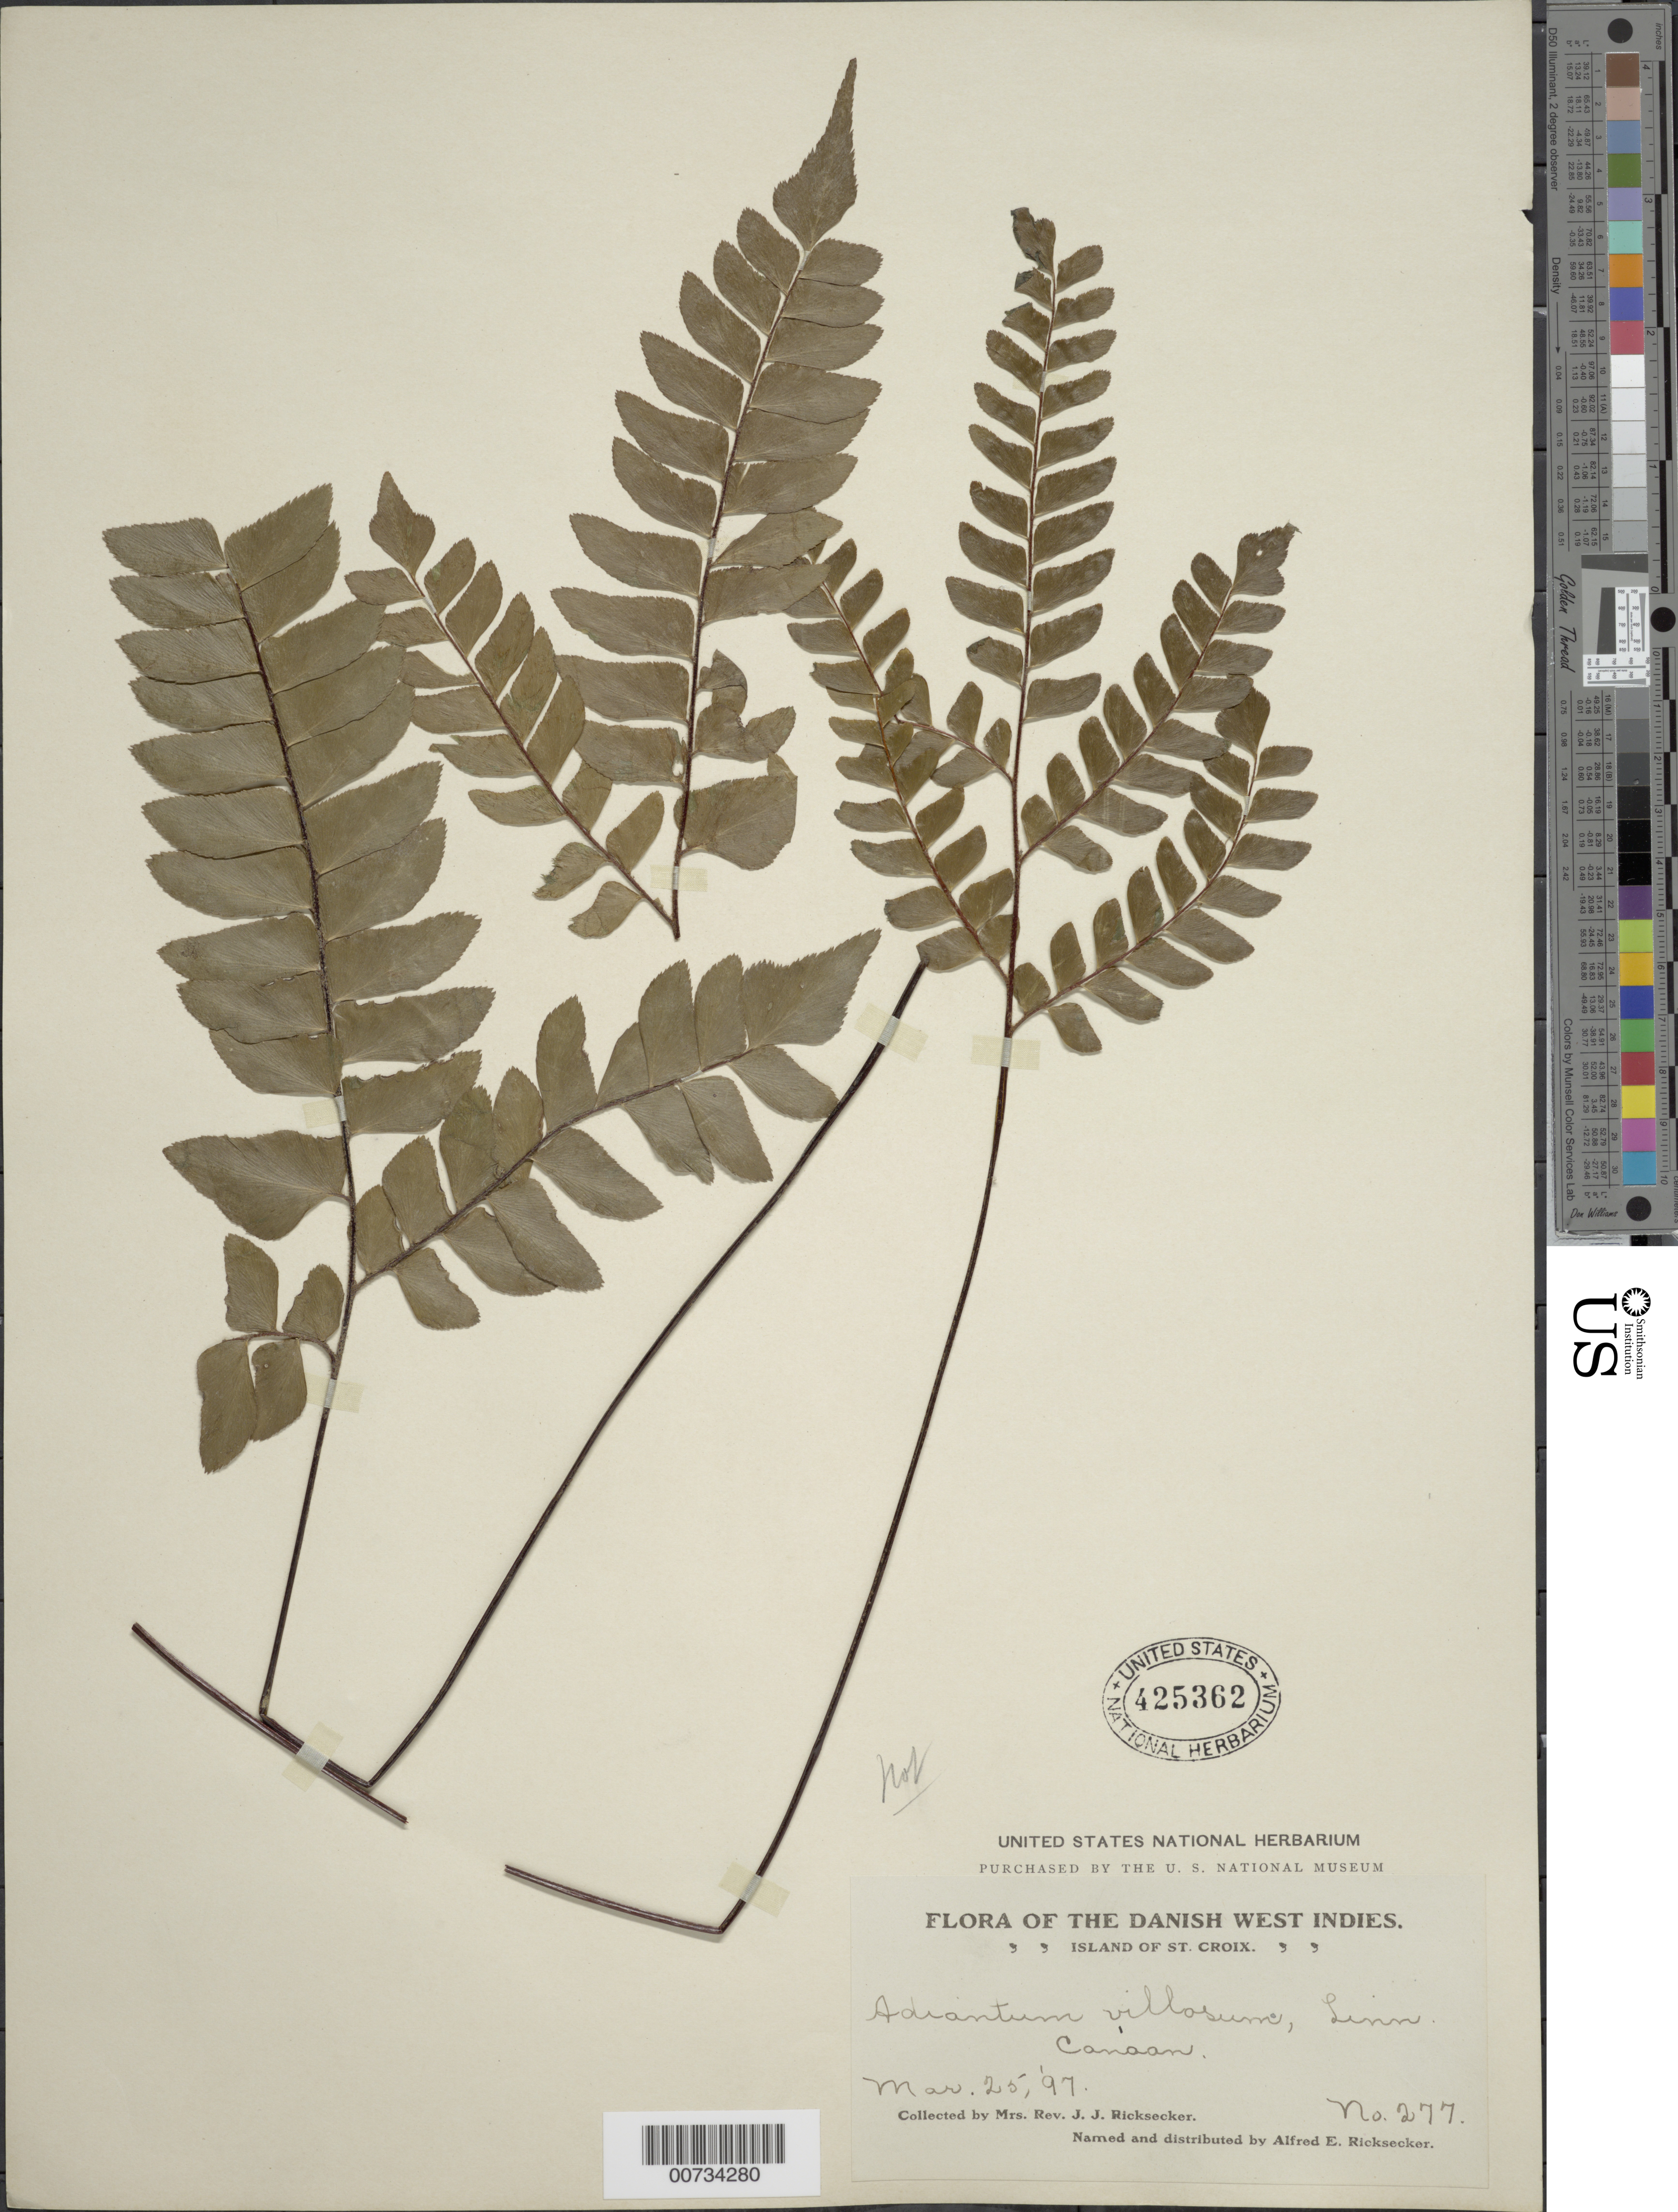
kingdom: Plantae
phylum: Tracheophyta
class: Polypodiopsida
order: Polypodiales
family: Pteridaceae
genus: Adiantum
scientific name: Adiantum latifolium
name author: Lam.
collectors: L. A. Ricksecker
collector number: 277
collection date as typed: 25 Mar 1897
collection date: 1897-03-25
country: U.S. Virgin Islands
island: St. Croix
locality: St. Croix, Canaan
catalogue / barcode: US 425362